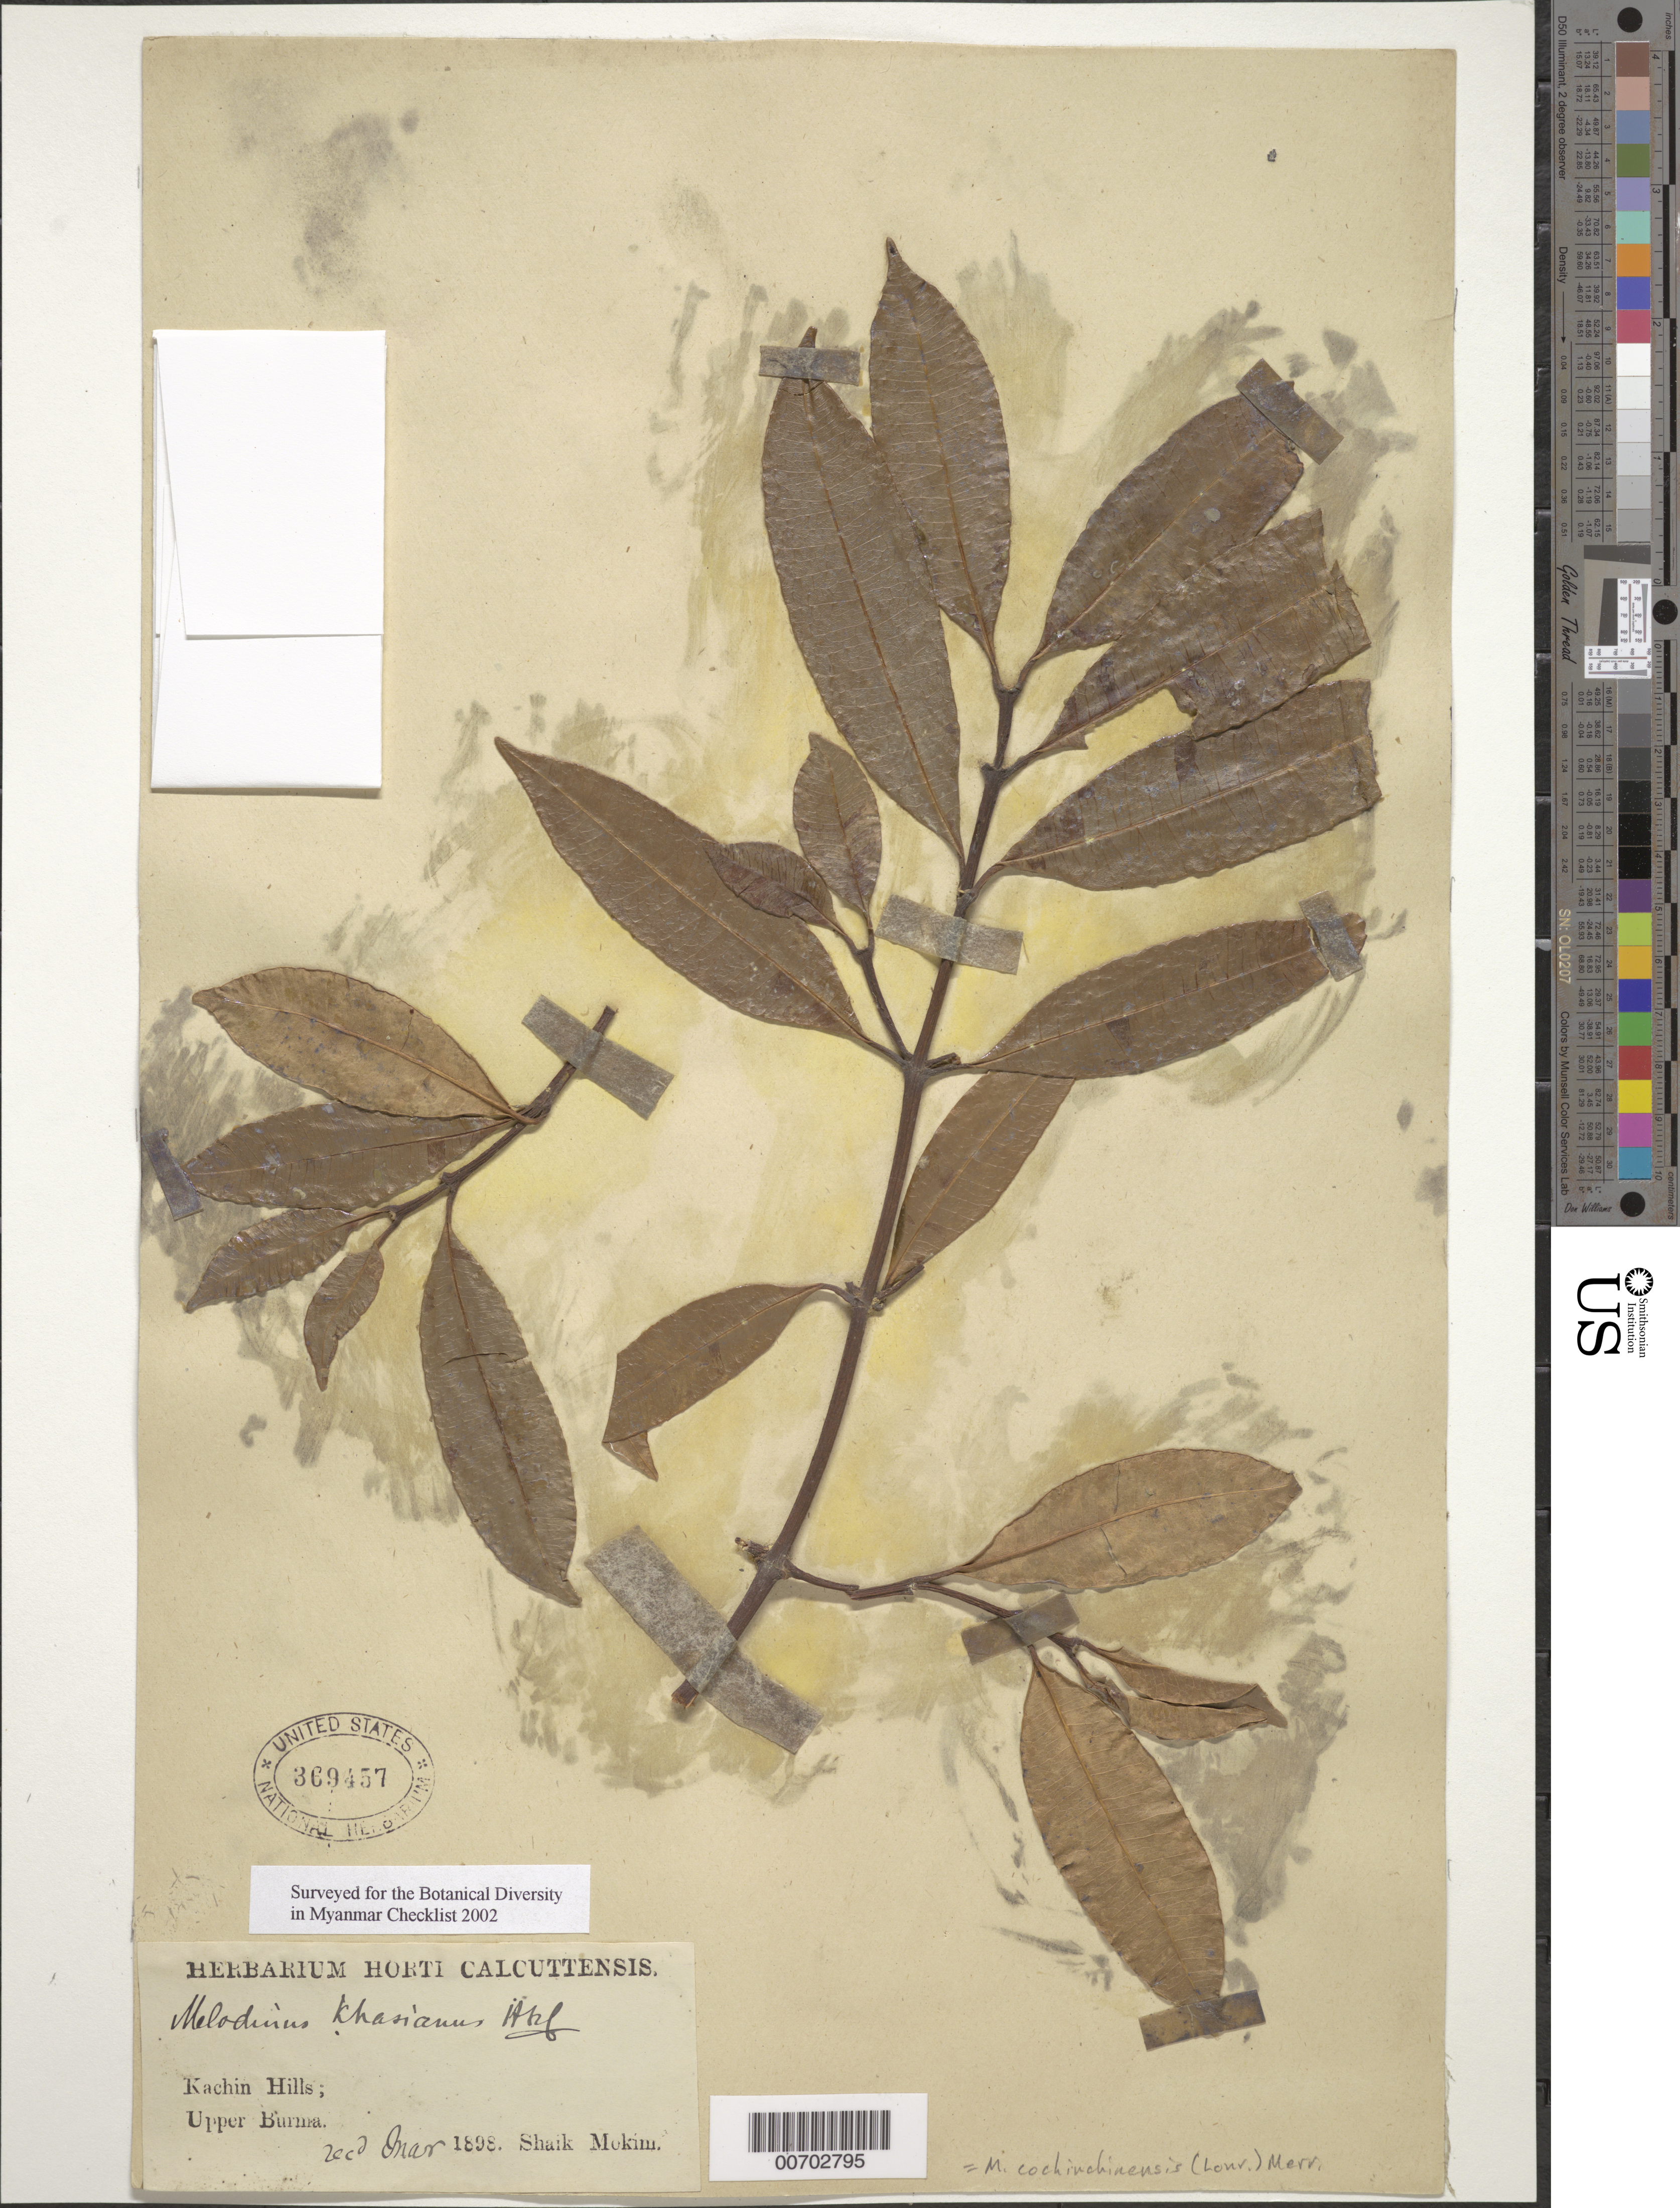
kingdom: Plantae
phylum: Tracheophyta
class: Magnoliopsida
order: Gentianales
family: Apocynaceae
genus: Melodinus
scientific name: Melodinus khasianus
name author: Hook. f.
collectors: S. Mokim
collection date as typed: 1898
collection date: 1898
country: Myanmar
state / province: Kachin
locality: Kachin Hills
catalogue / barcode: US 369457